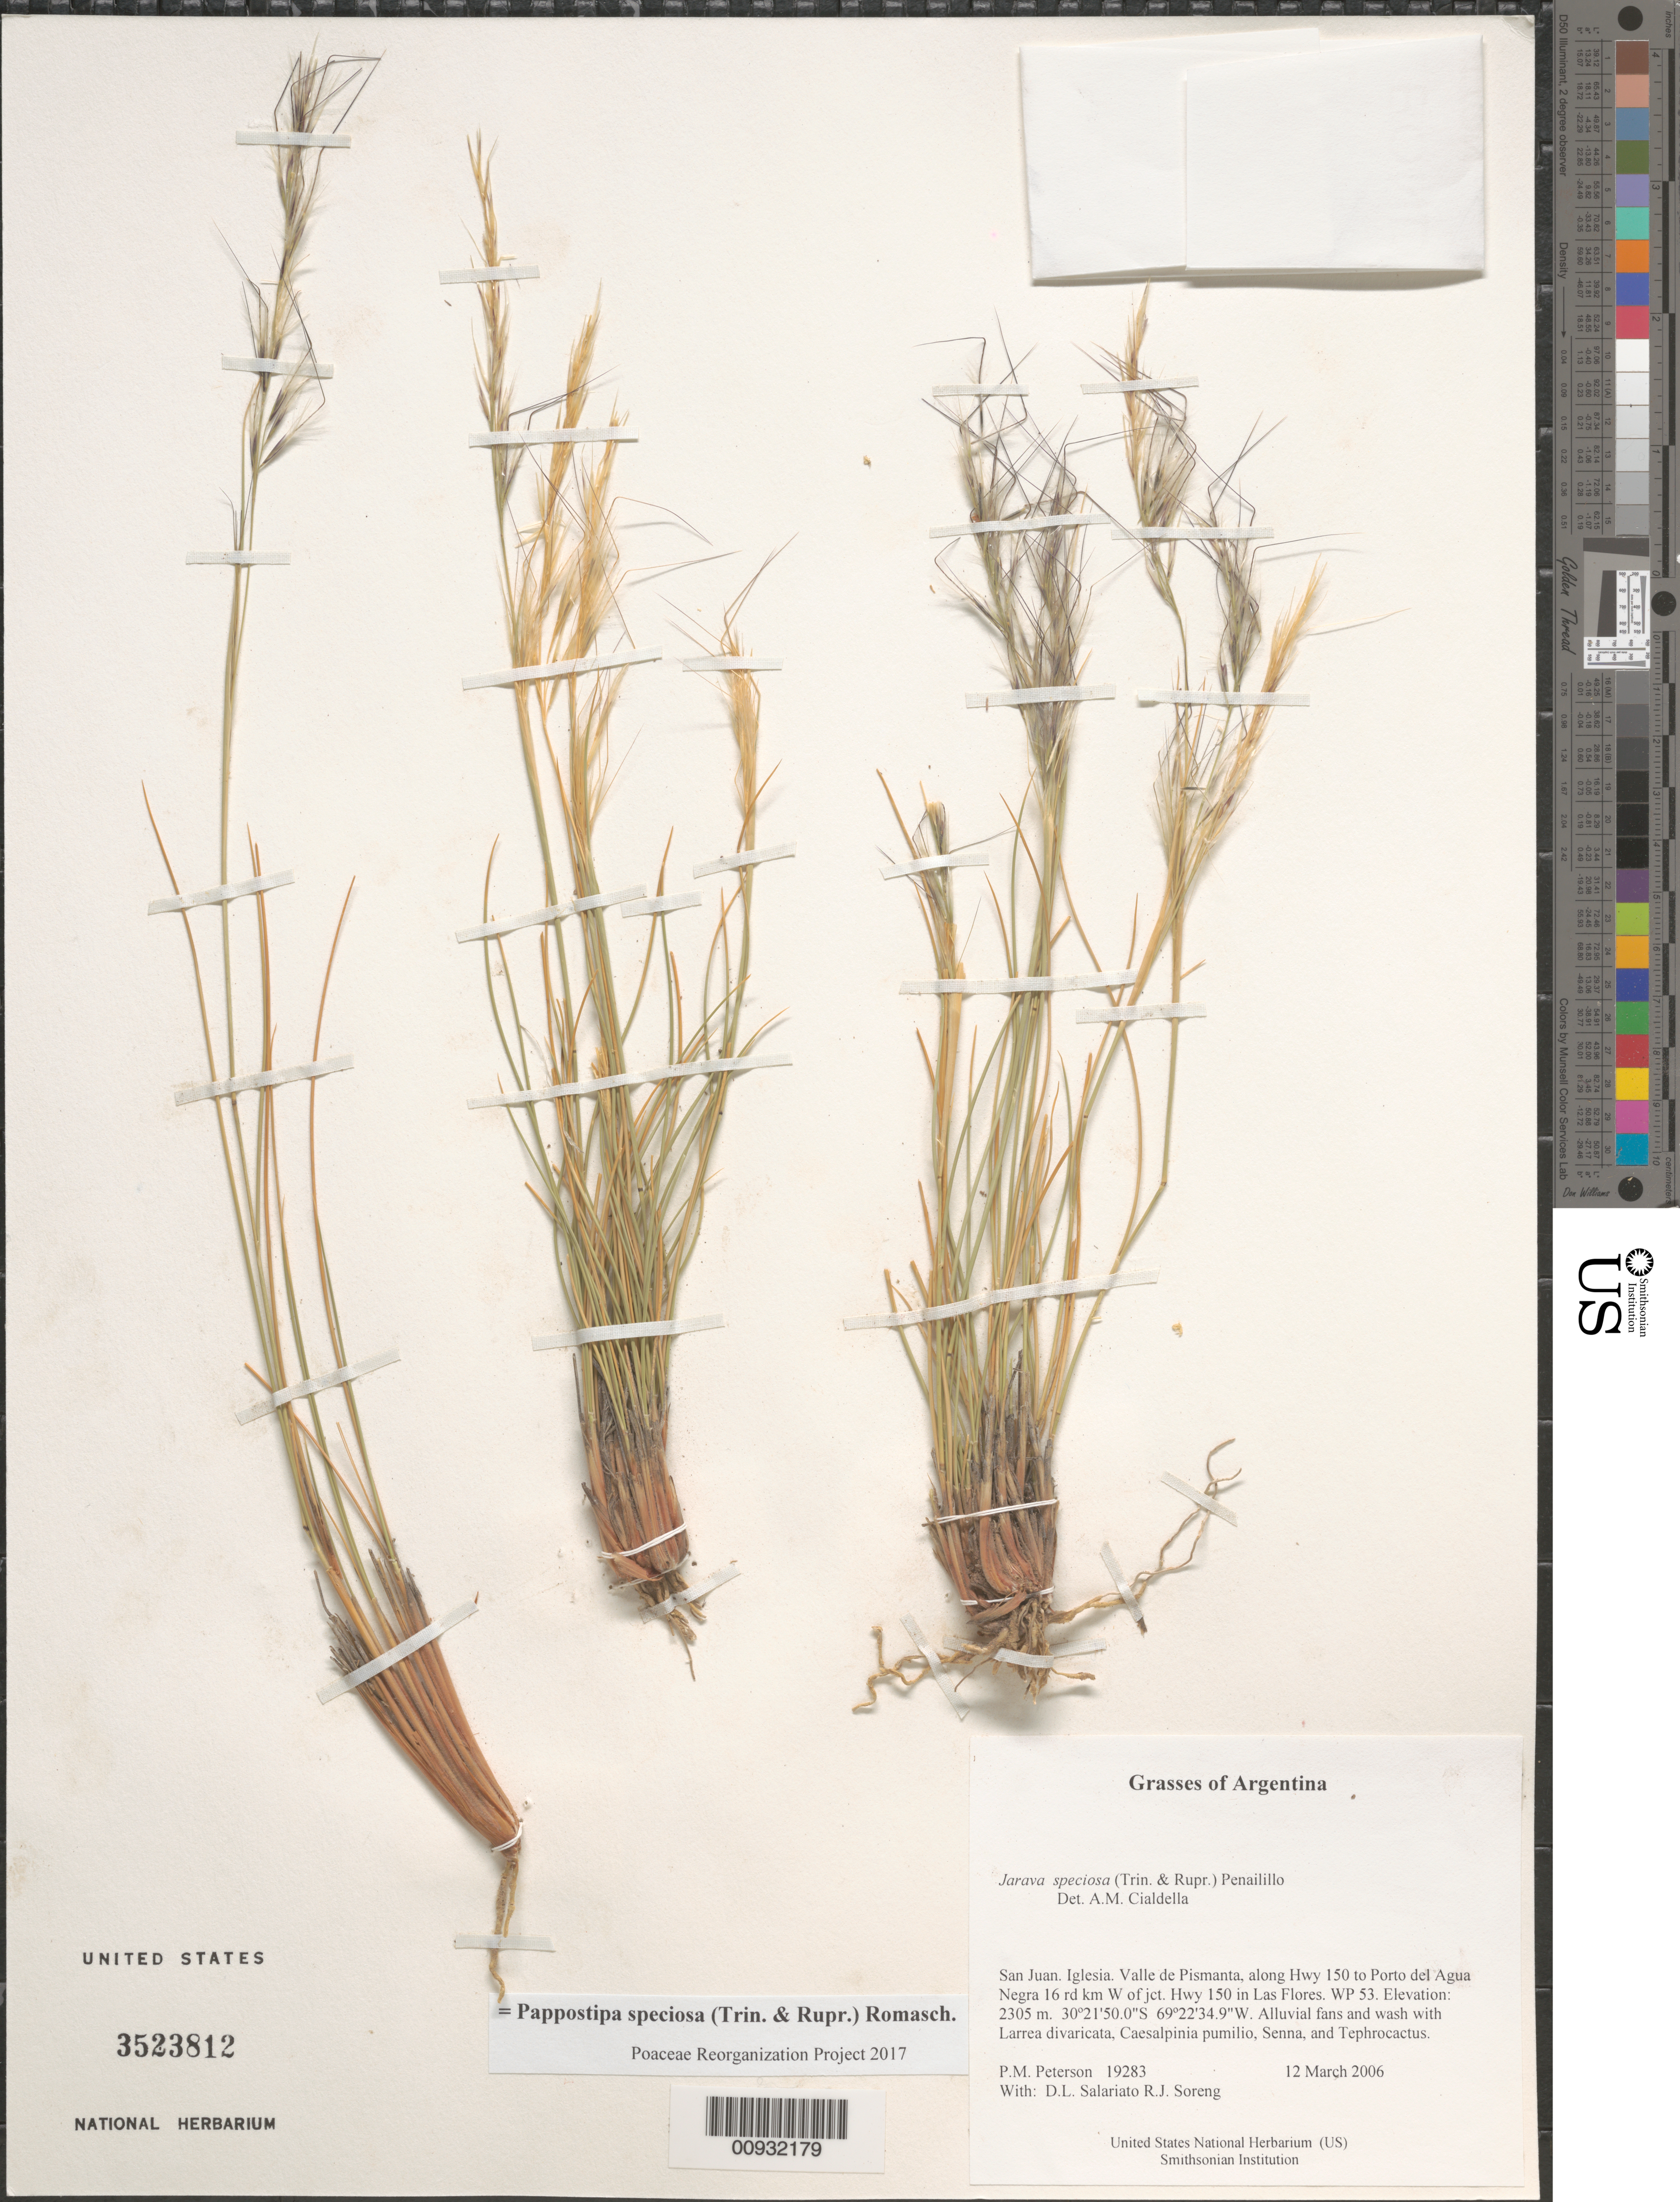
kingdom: Plantae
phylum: Tracheophyta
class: Liliopsida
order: Poales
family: Poaceae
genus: Pappostipa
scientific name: Pappostipa speciosa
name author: (Trin. & Rupr.) Romasch.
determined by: Cialdella, A. M.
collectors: P. M. Peterson, R. J. Soreng, D. Salariato & A. Panizza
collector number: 19283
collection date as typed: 12 Mar 2006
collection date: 2006-03-12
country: Argentina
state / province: San Juan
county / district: Iglesia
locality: Valle de Pismanta, along Hwy 150 to Porto del Agua Negra 16 rd km W of jct. Hwy 150 in Las Flores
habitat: Alluvial fans and wash with Larrea divaricata, Caesalpinia pumilio, Senna, and Tephrocactus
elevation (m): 2305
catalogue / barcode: US 3523812